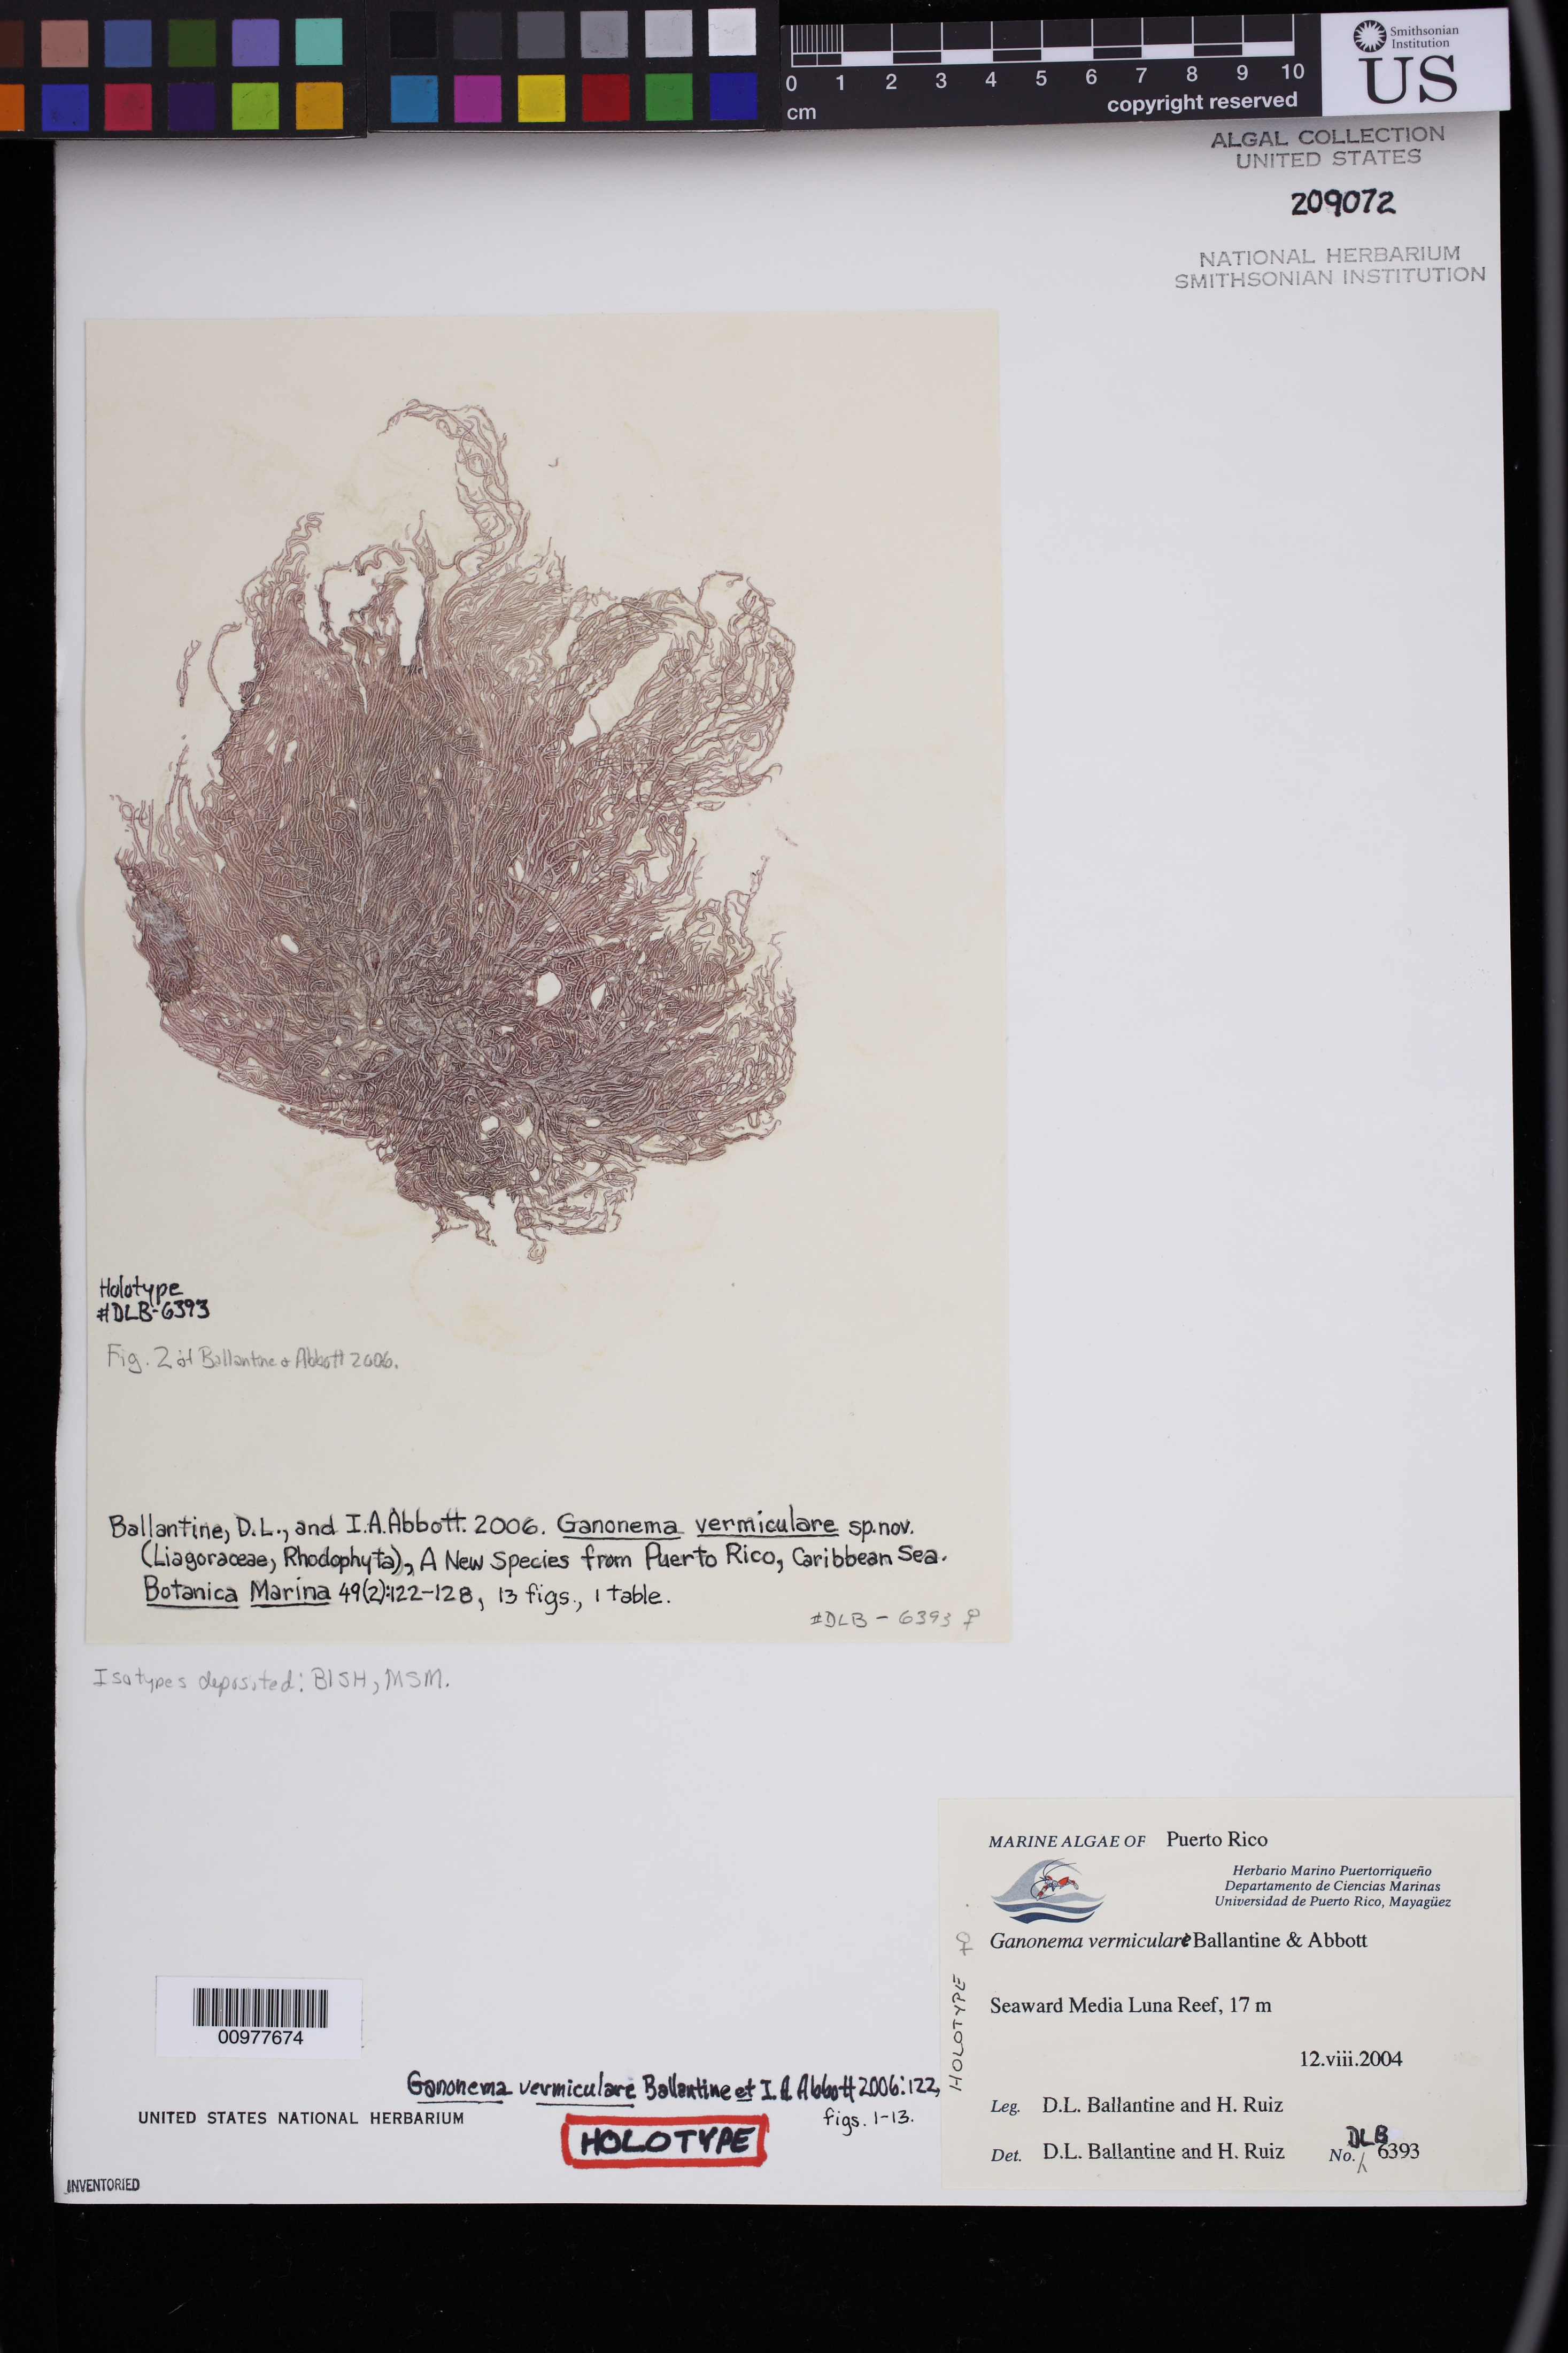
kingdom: Plantae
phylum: Rhodophyta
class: Florideophyceae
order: Nemaliales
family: Liagoraceae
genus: Ganonema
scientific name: Ganonema vermiculare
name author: D.L. Ballant. & I.A. Abbott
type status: Holotype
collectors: D.L. Ballantine & H. Ruiz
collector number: DLB 6393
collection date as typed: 12 Aug 2004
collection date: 2004-08-12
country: Puerto Rico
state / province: Lajas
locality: Seaward of Media Luna Reef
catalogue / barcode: US 209072